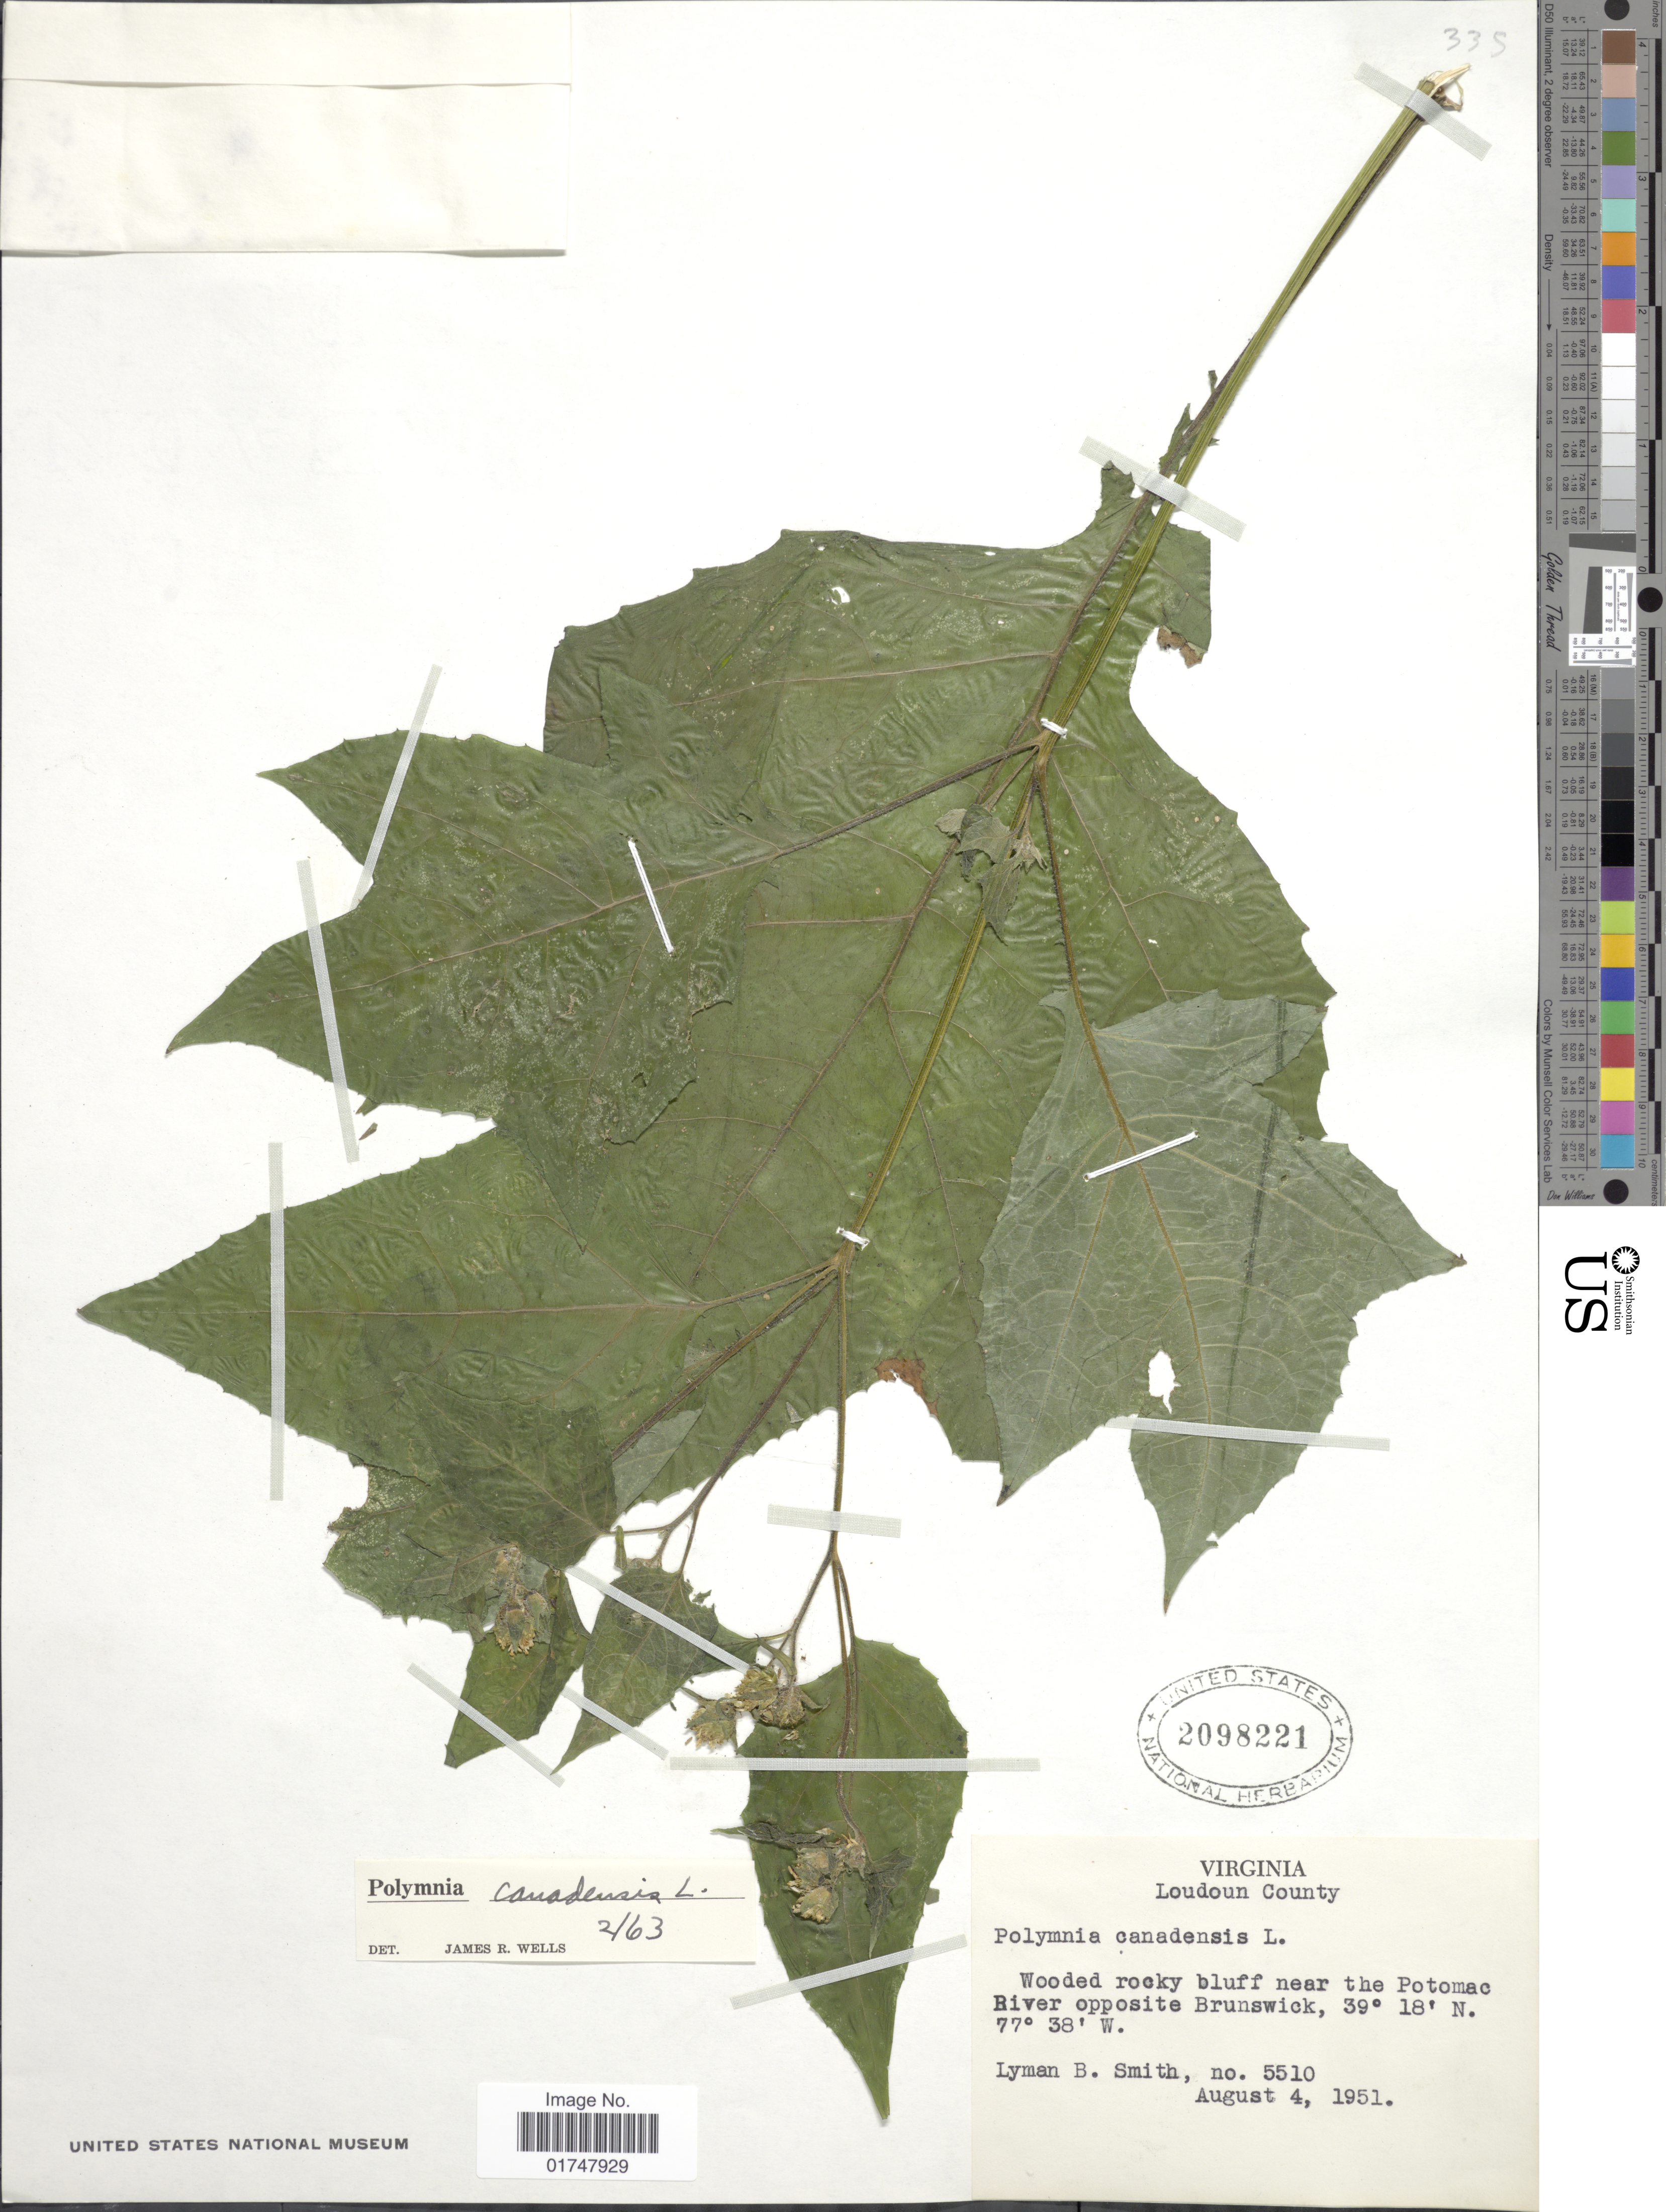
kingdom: Plantae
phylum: Tracheophyta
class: Magnoliopsida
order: Asterales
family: Asteraceae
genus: Polymnia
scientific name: Polymnia canadensis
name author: L.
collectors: L. Smith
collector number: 5510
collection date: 1951-08-04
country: United States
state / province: Virginia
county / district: Loudoun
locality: Loudoun County, wooded rocky bluff near the Potomac River opposite Brunswick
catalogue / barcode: US 2098221